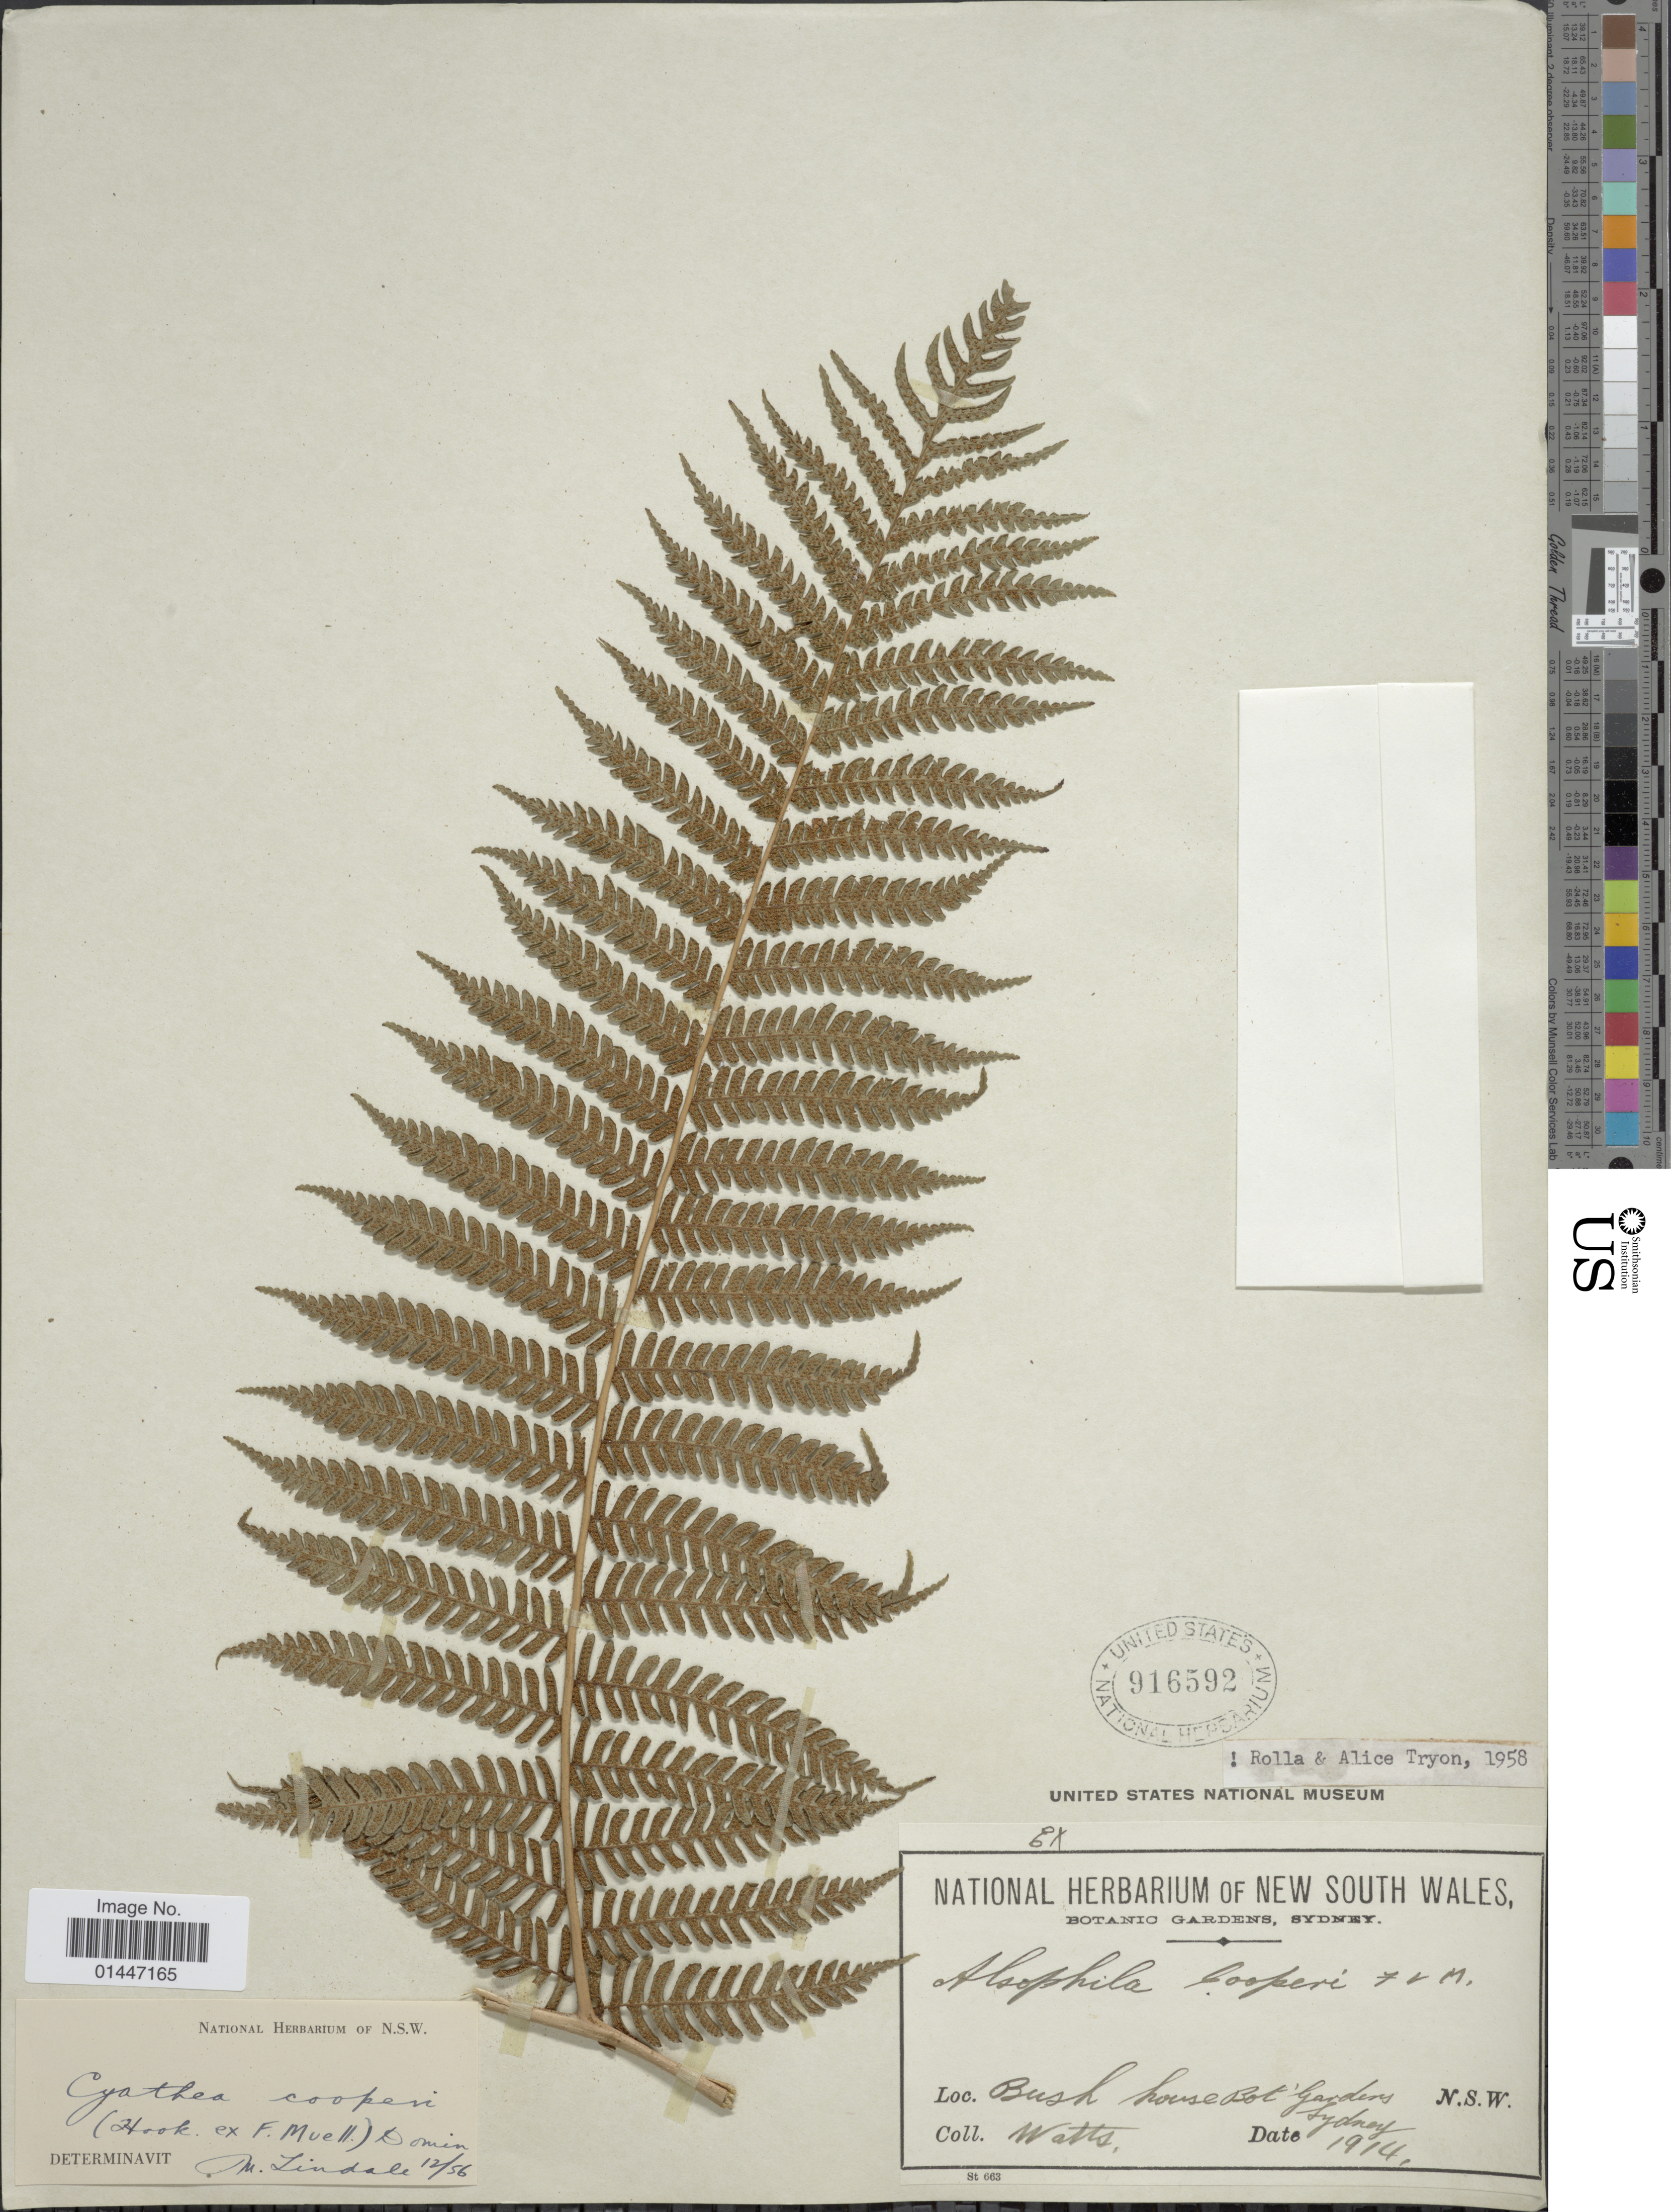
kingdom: Plantae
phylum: Tracheophyta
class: Polypodiopsida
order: Cyatheales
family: Cyatheaceae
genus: Sphaeropteris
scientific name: Sphaeropteris cooperi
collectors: Watts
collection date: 1914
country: Australia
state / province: New South Wales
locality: Bush house Bot. Gardens, Sydney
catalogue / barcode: US 916592